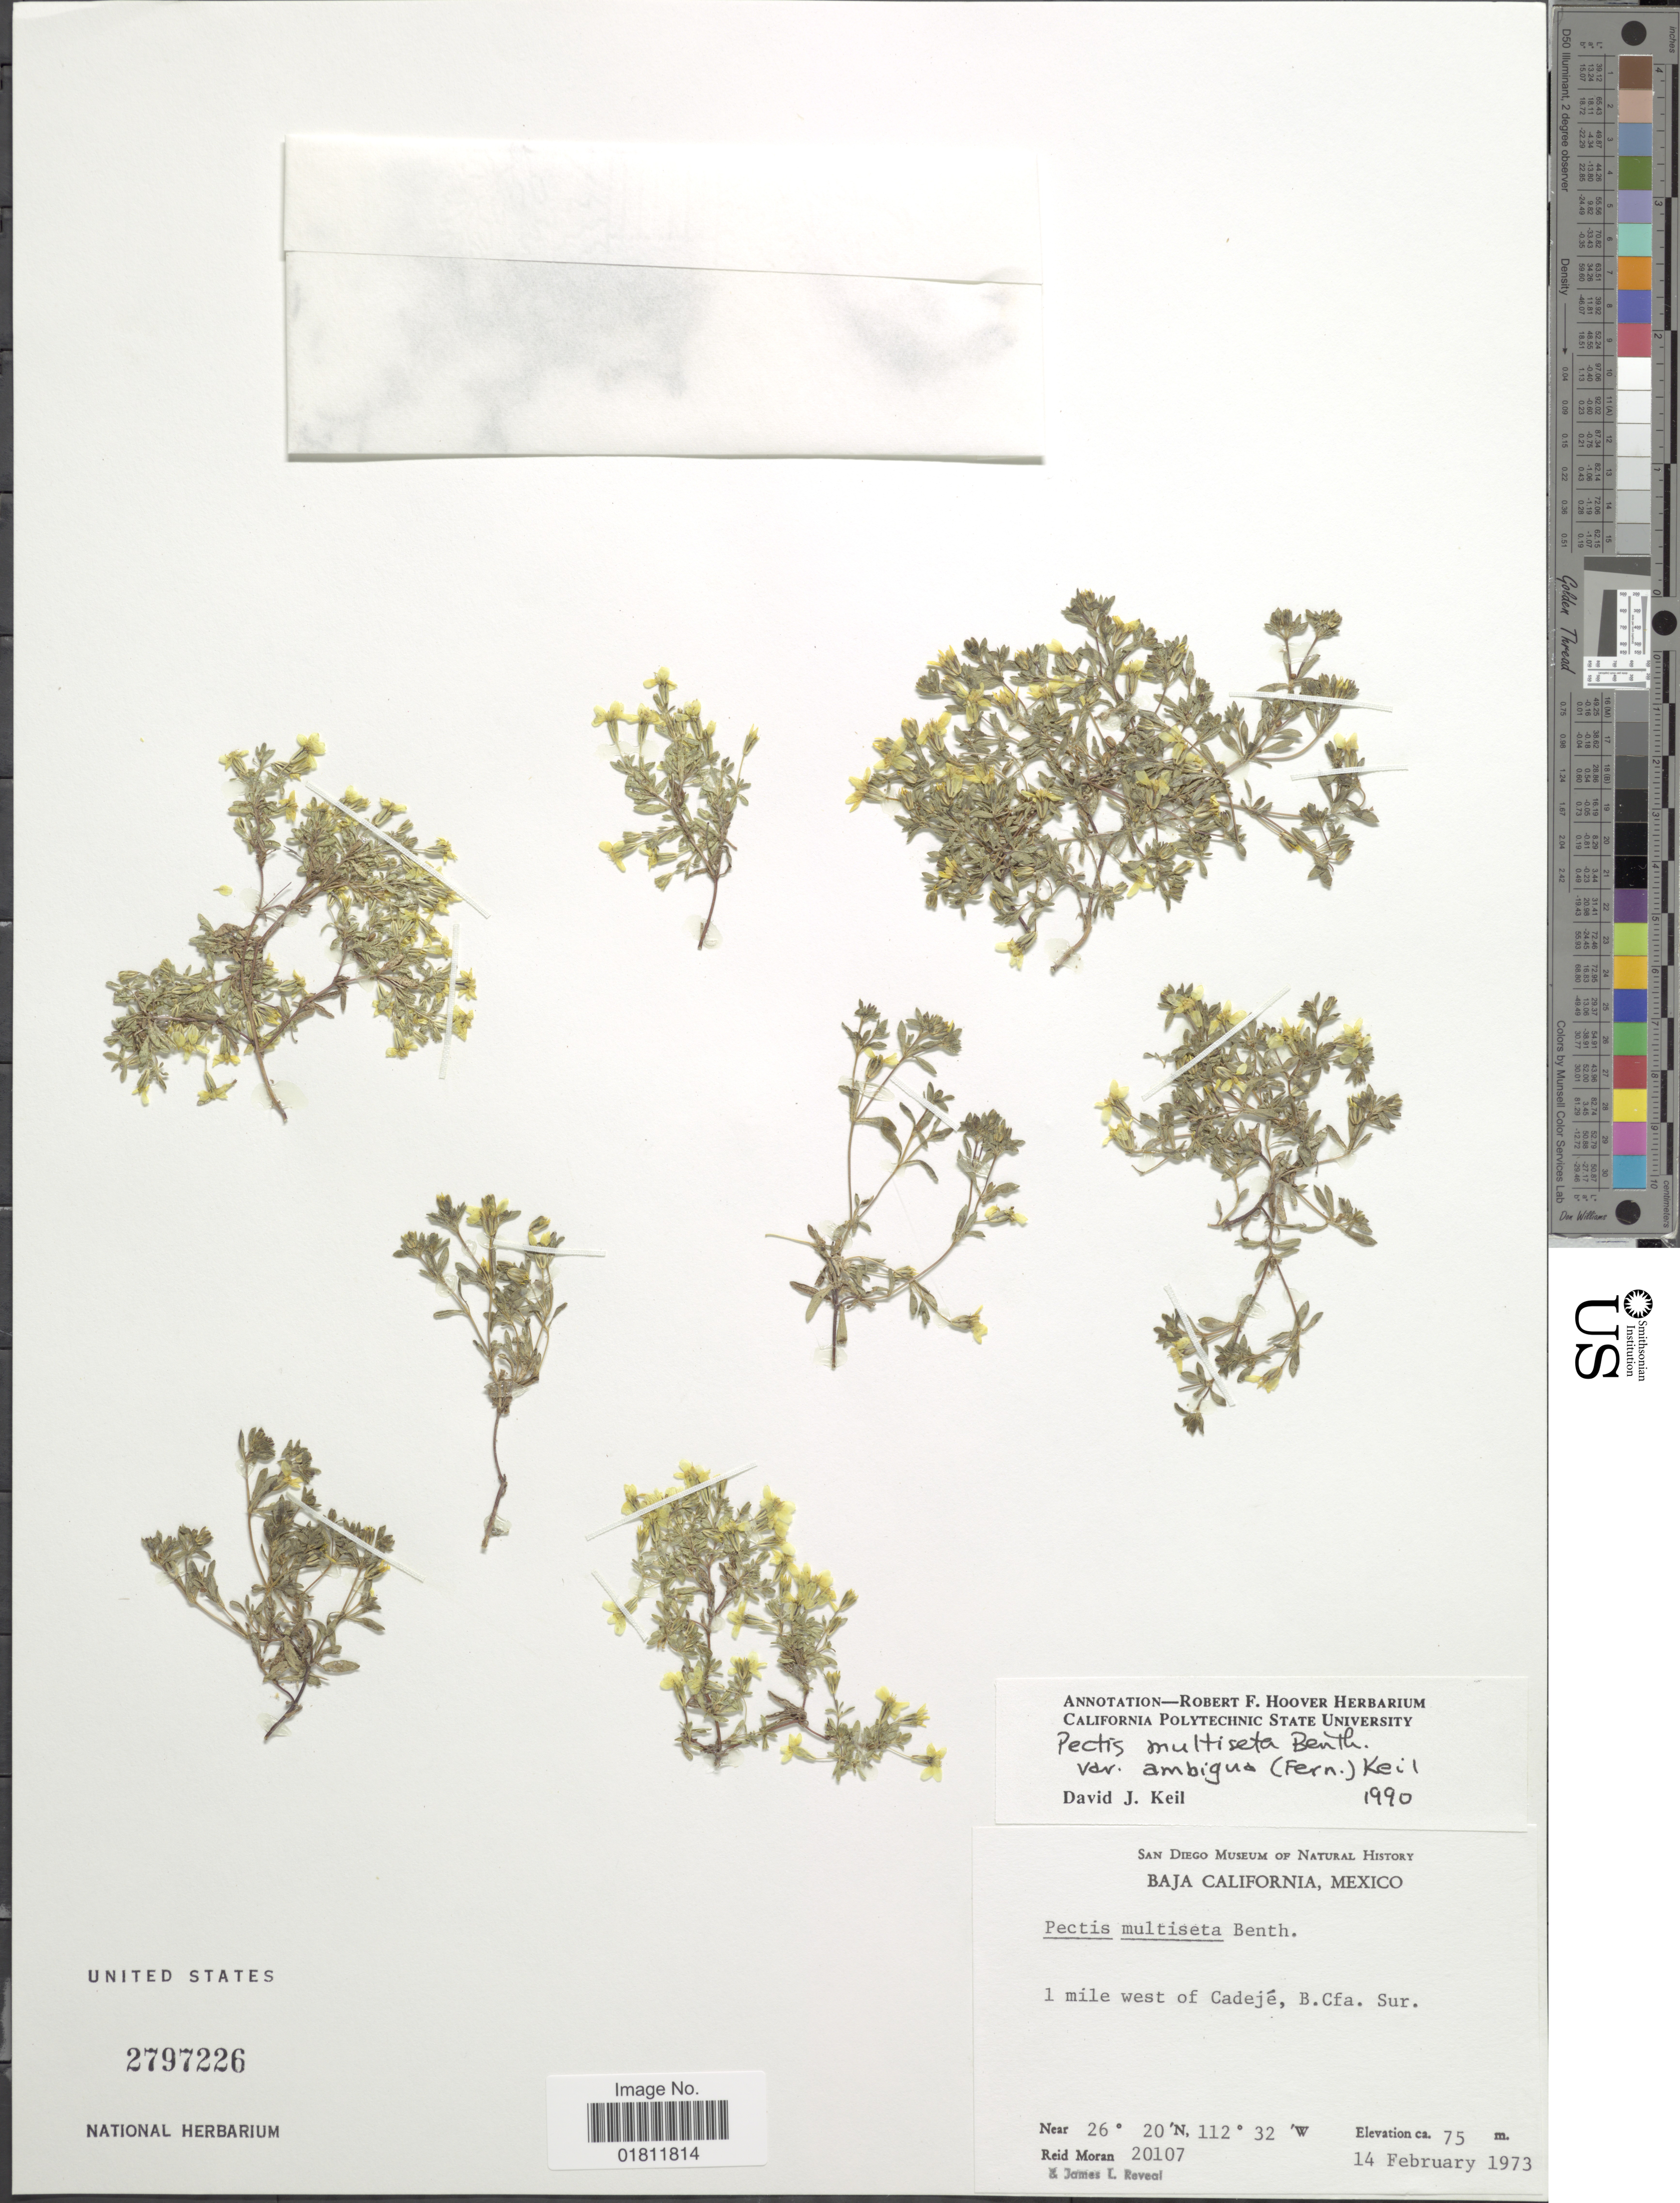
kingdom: Plantae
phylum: Tracheophyta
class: Magnoliopsida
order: Asterales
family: Asteraceae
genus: Pectis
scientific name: Pectis multiceps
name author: Urb.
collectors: R. V. Moran & J. L. Reveal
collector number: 20107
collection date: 1973-02-14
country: Mexico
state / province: Baja California Sur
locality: Baja California, Mexico, 1 mile west of Cadeje, B. Cfa. Sur.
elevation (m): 75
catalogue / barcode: US 2797226